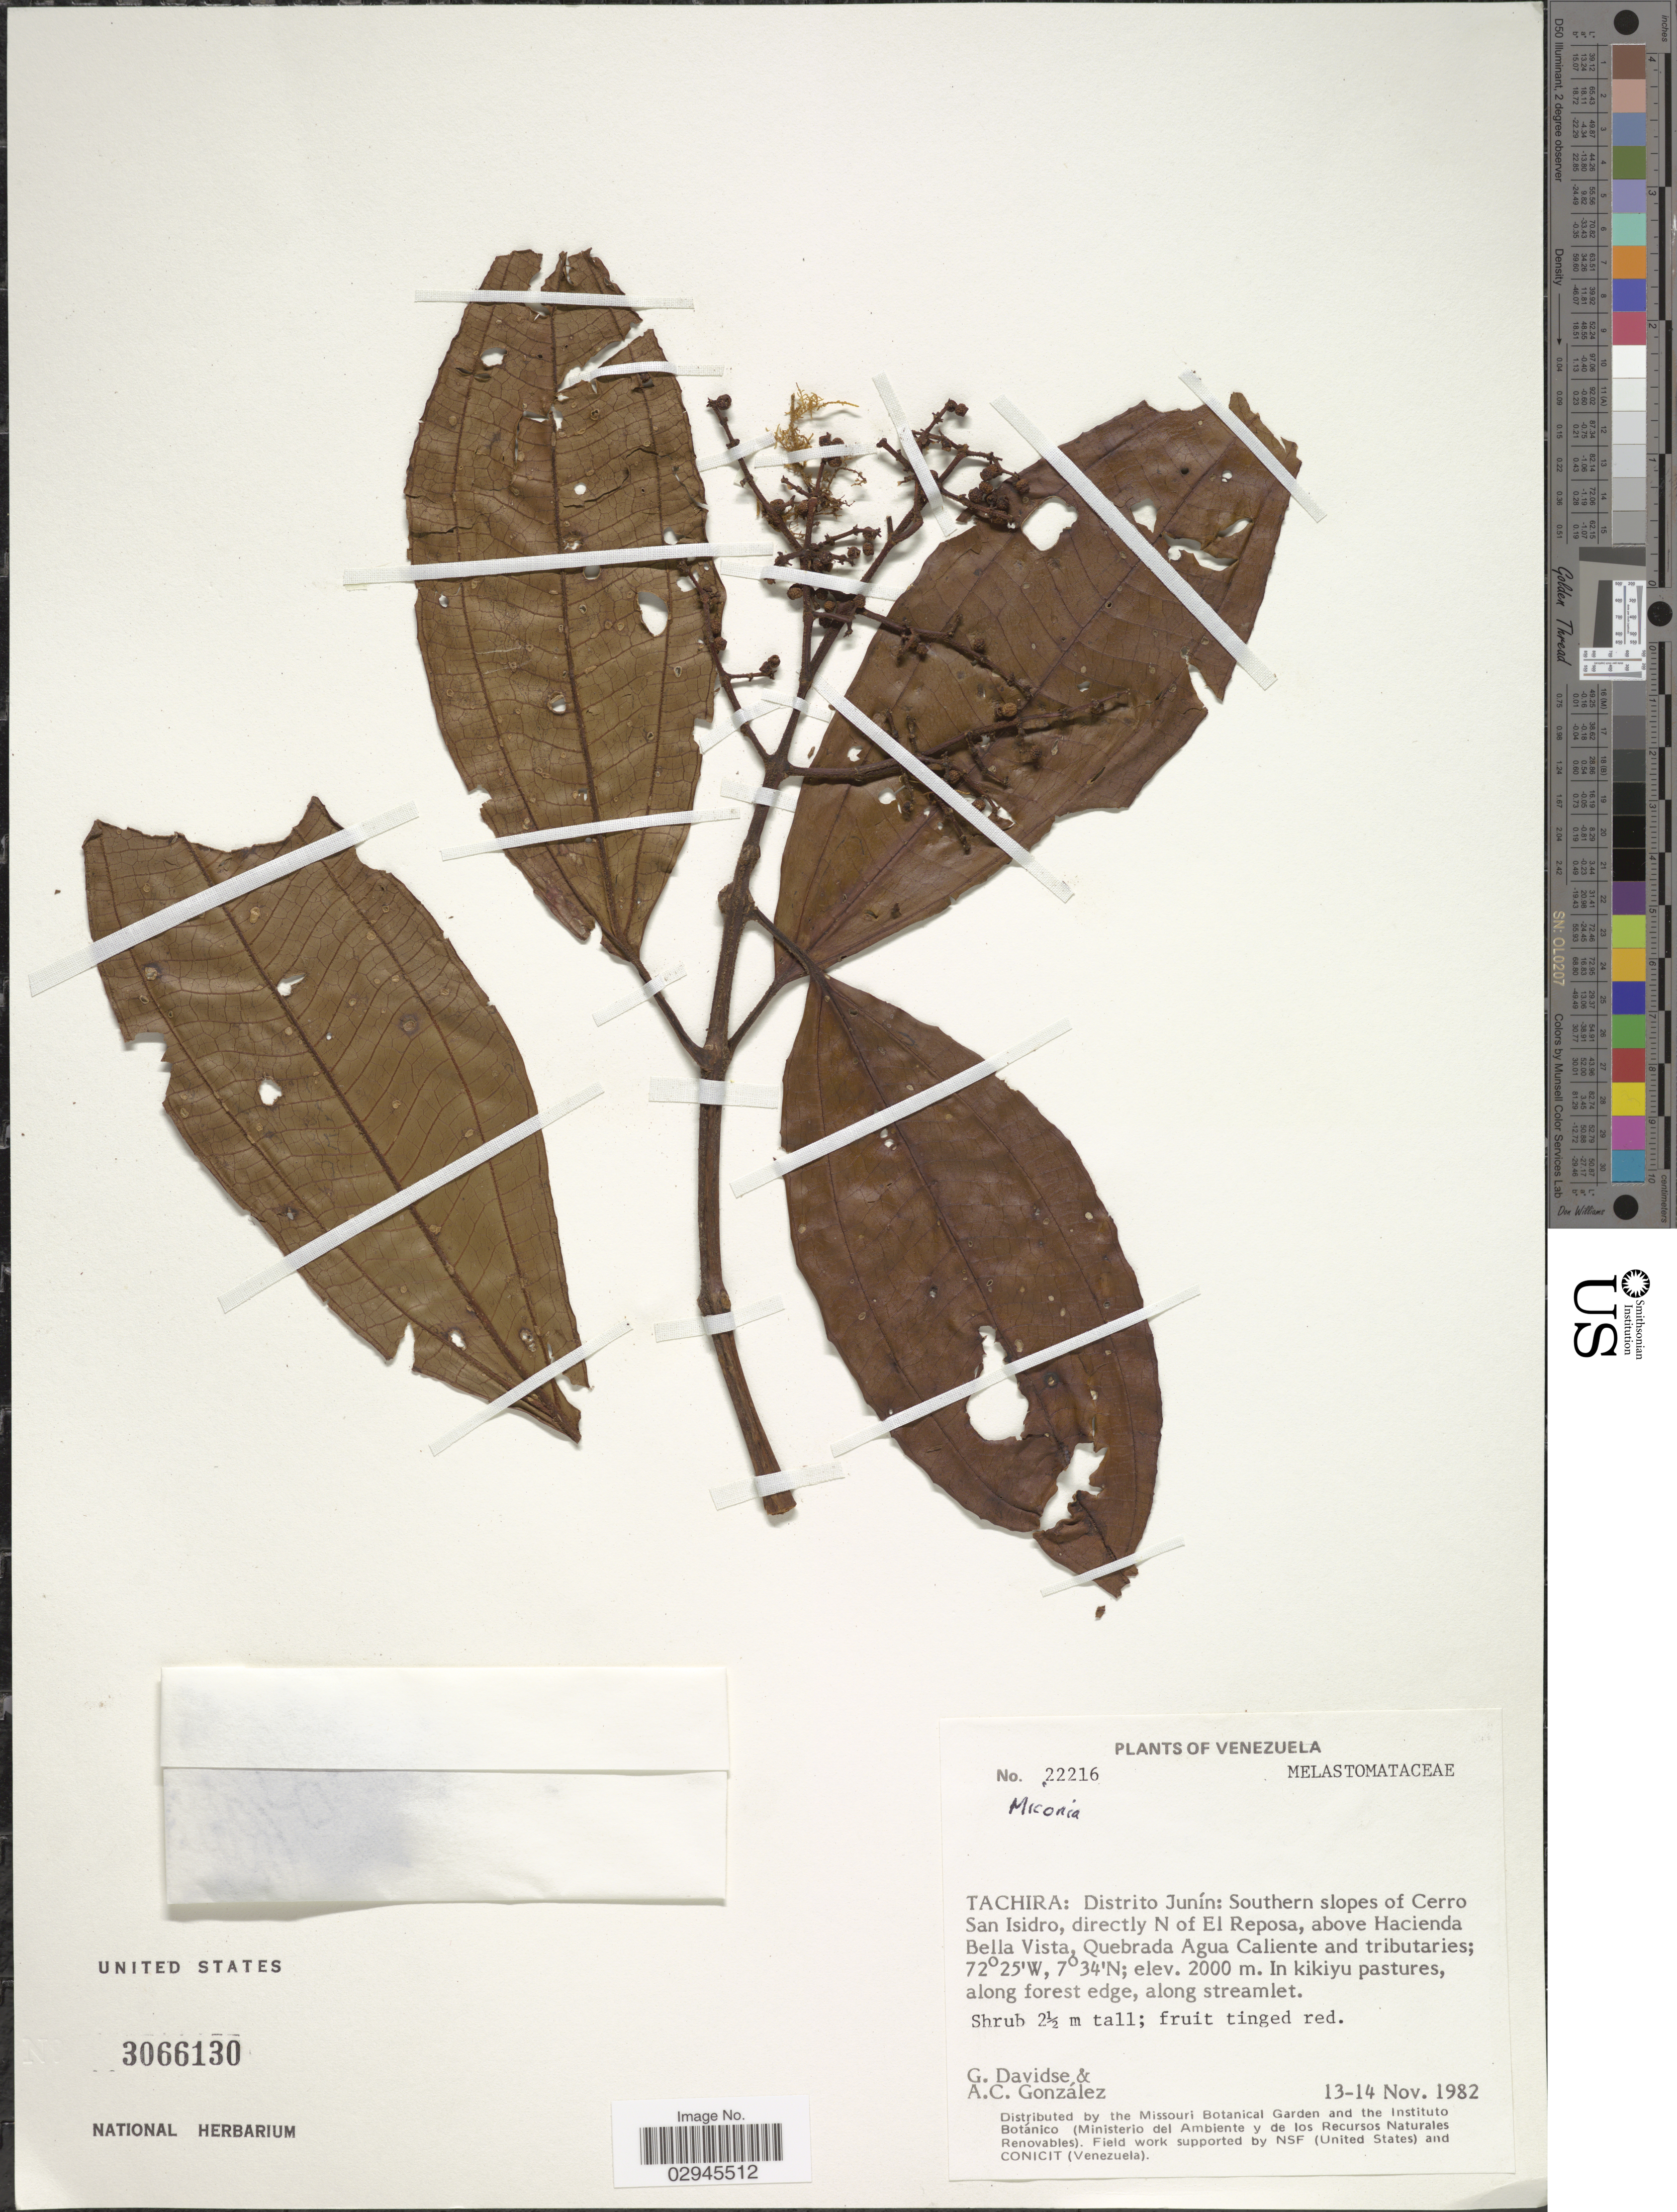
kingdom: Plantae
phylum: Tracheophyta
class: Magnoliopsida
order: Myrtales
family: Melastomataceae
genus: Miconia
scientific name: Miconia sp.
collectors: G. Davidse & A. C. González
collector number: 22216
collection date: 1982-11-13/1982-11-14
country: Venezuela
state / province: Tachira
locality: Distrito Junín: Southern slopes of Cerro San Isidro, directly N of El Reposa, above Hacienda Bella Vista, Quebrada Agua Caliente and tributaries.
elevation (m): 2000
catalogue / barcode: US 3066130